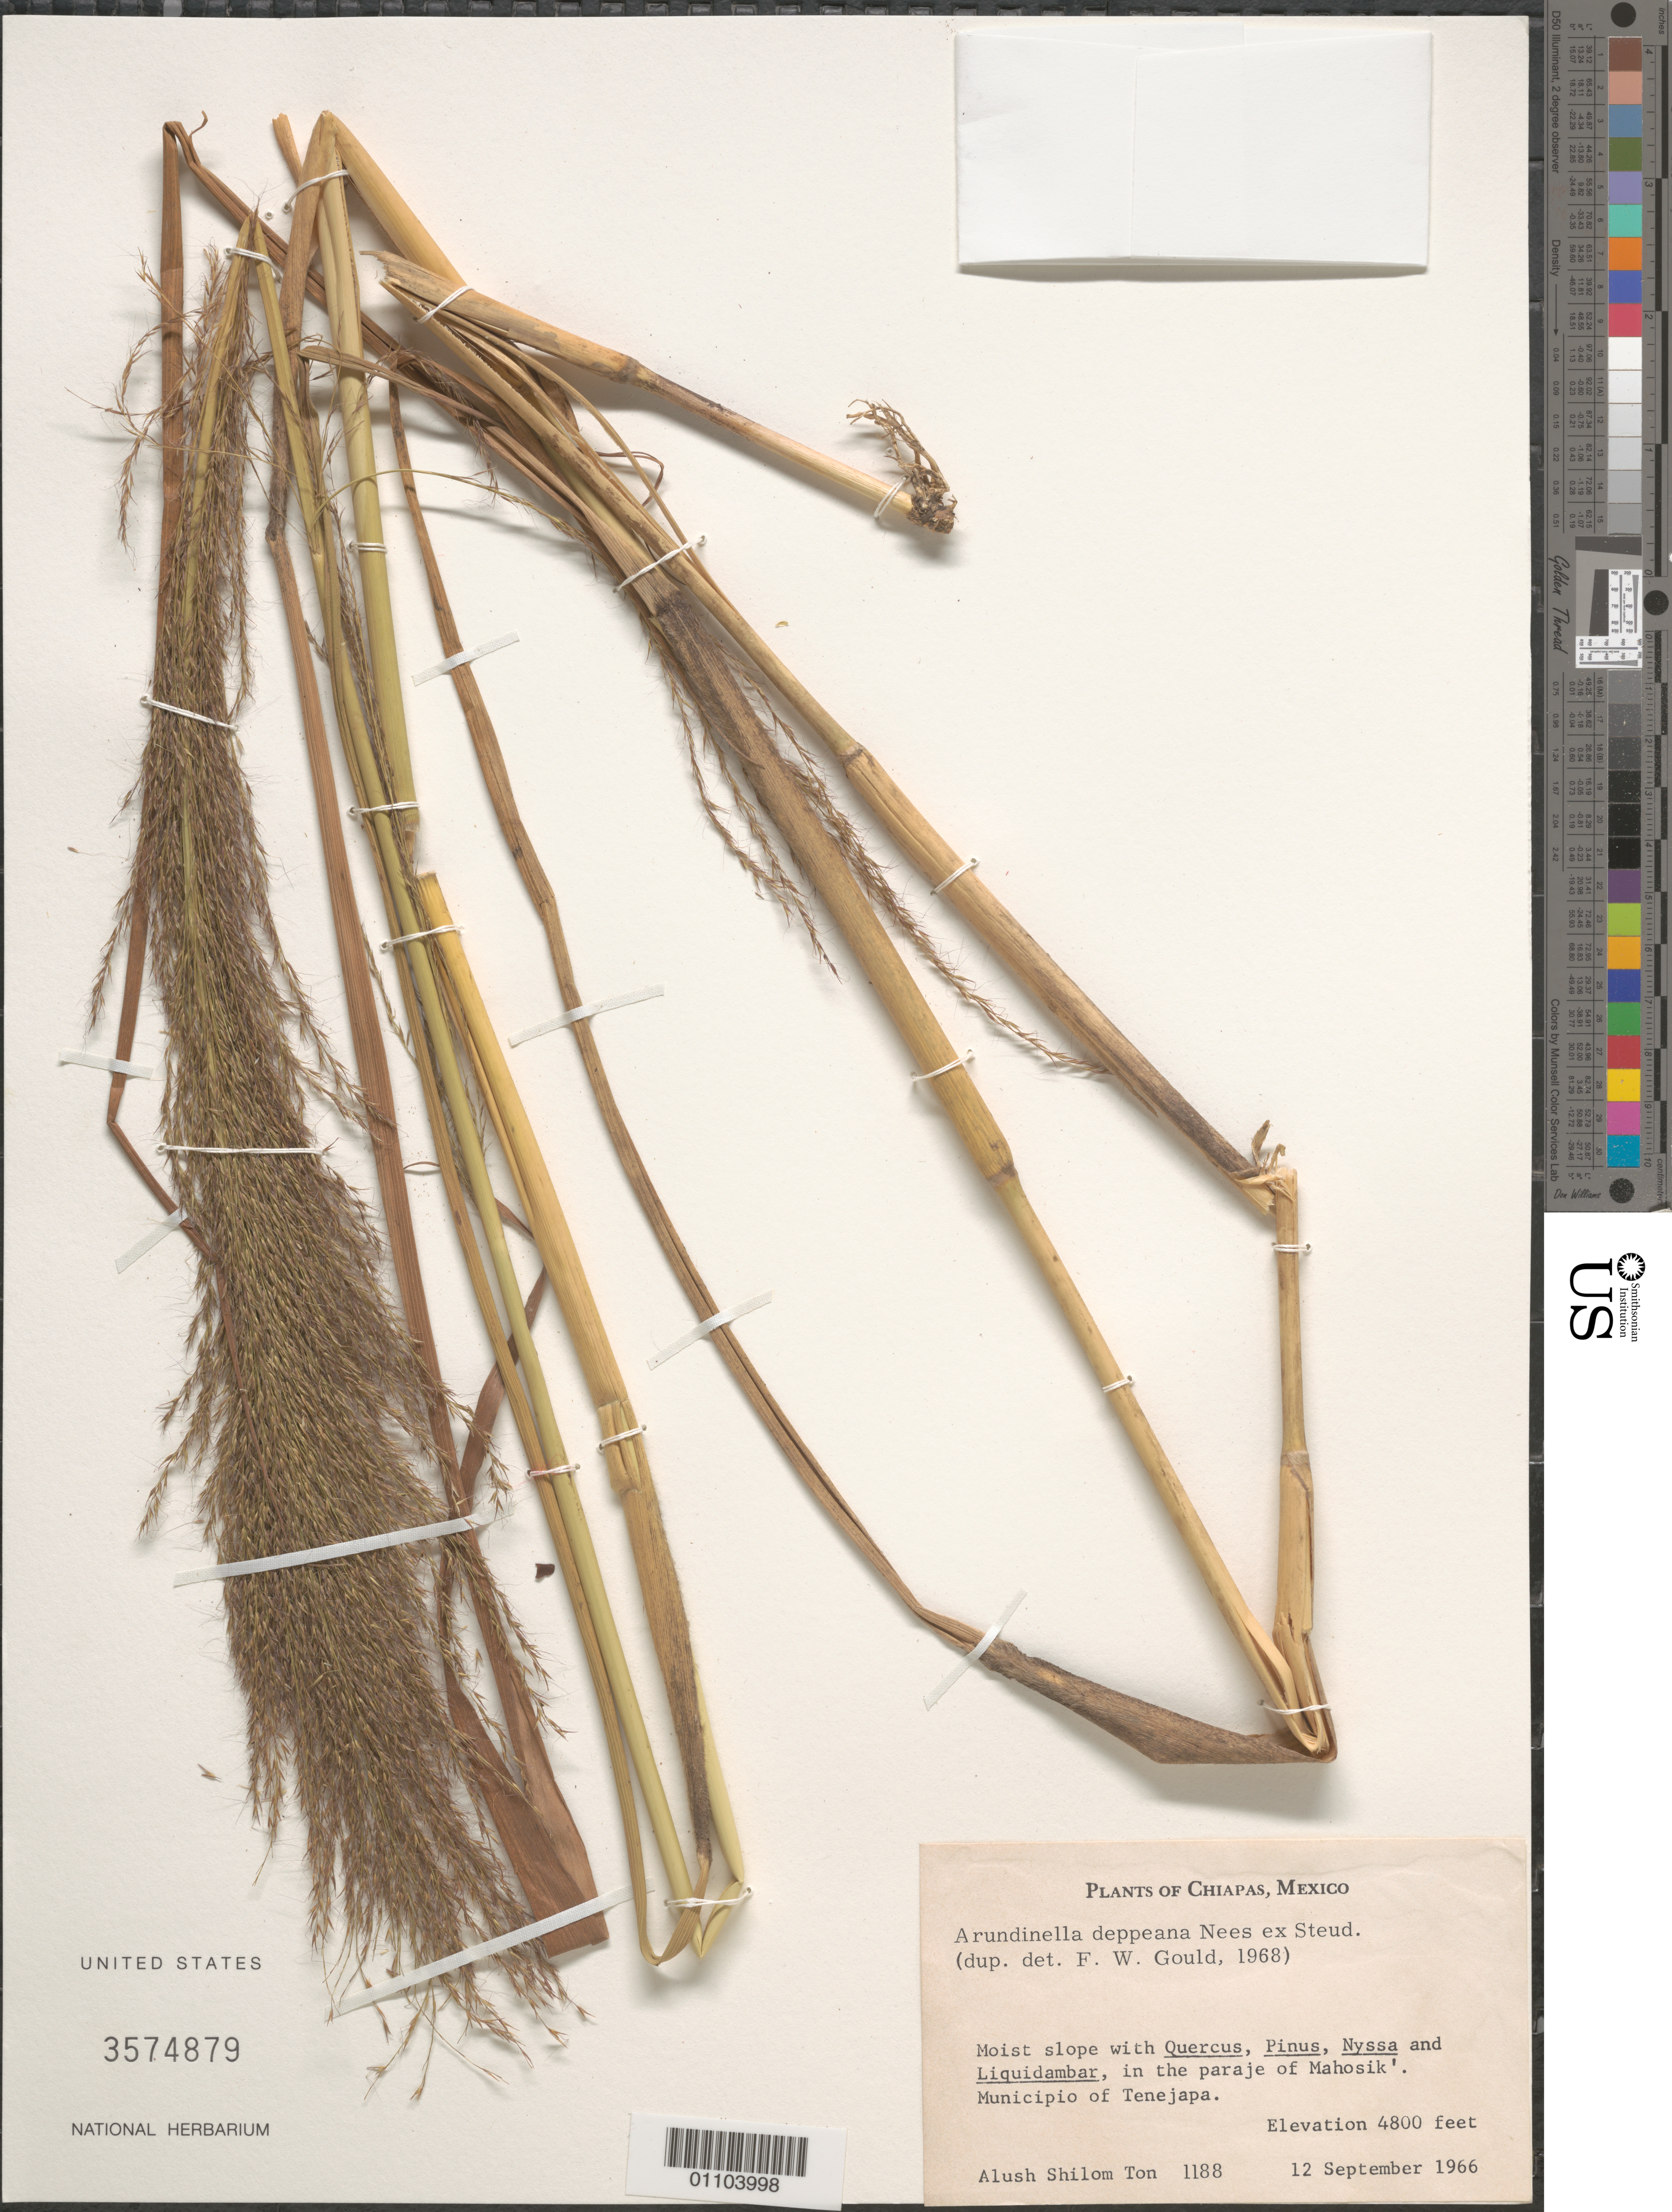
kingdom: Plantae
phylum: Tracheophyta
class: Liliopsida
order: Poales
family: Poaceae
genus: Arundinella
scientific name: Arundinella deppeana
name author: Nees ex Steud.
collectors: A. S. Ton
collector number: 1188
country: Mexico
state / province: Chiapas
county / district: Tenejapa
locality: in the paraje of Mahosik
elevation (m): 1463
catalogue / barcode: US 3574879